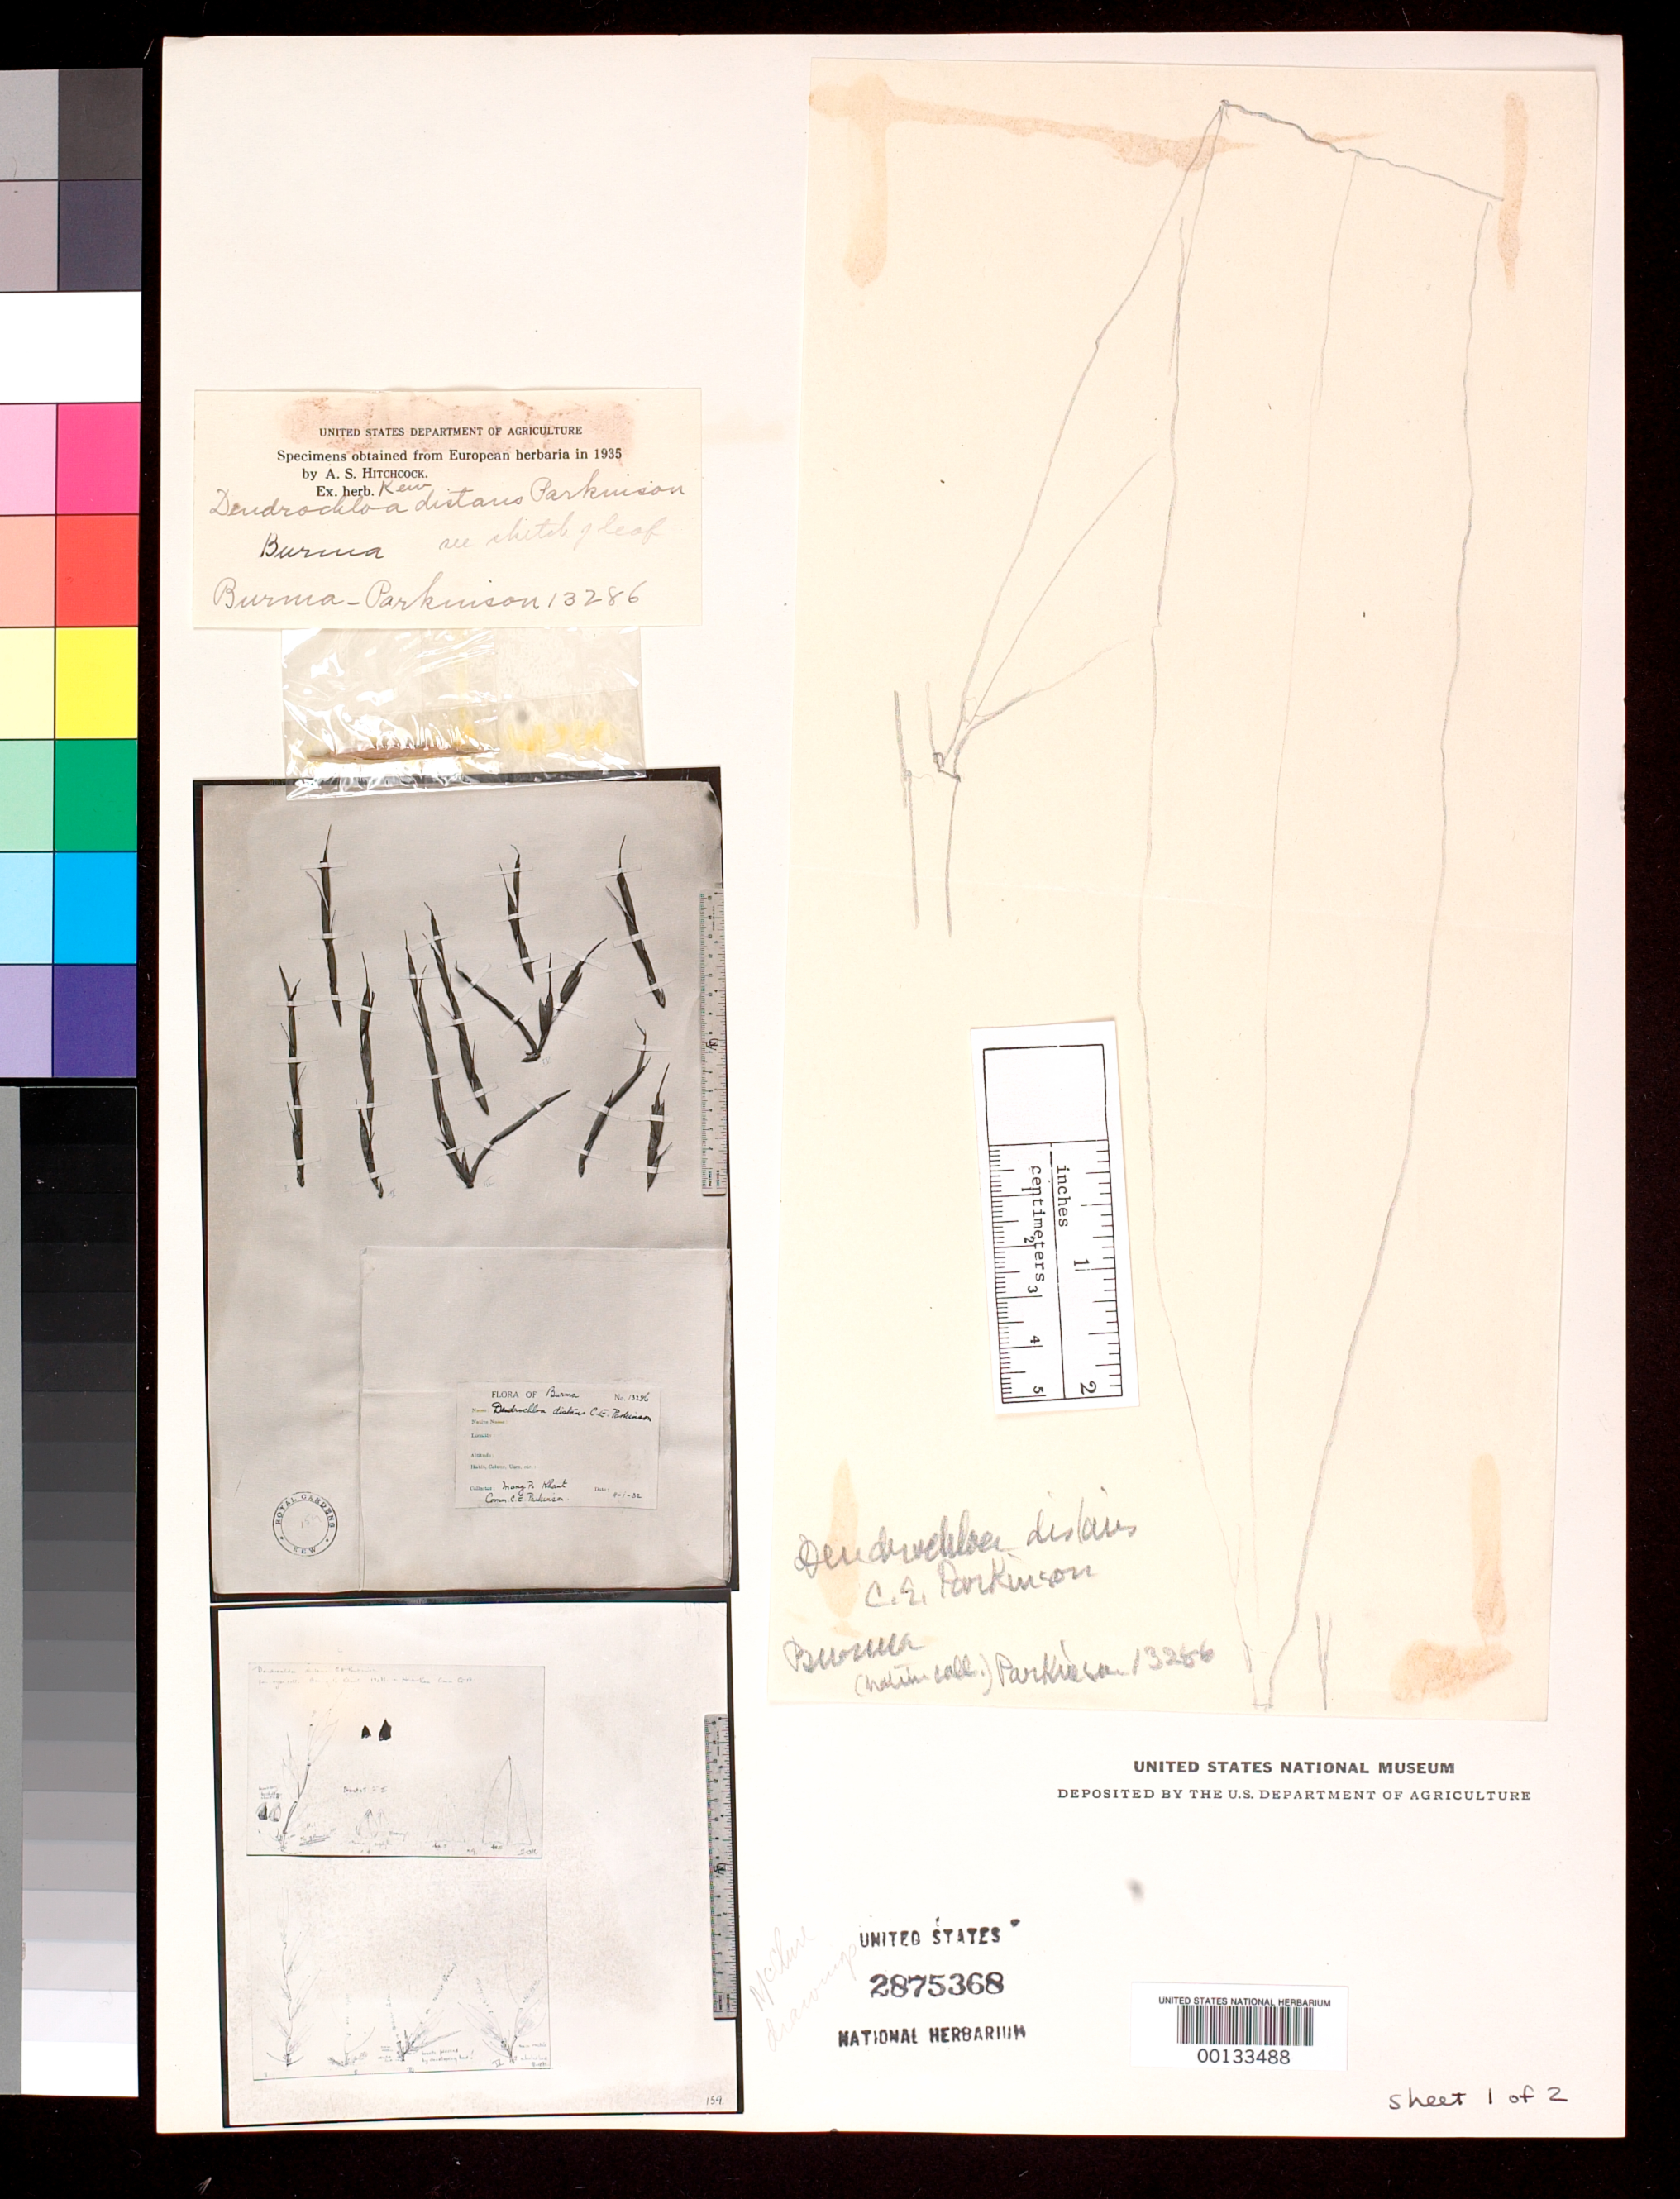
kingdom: Plantae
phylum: Tracheophyta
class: Liliopsida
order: Poales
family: Poaceae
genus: Dendrochloa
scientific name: Dendrochloa distans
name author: C.E. Parkinson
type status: Type Material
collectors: Maung Po Khant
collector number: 13286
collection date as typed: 11 Jan 1932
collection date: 1932-01-11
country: Myanmar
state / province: Tenasserim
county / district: Mergui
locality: Near Theindaw and Tharabwin.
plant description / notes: Photos and fragmentary material of type specimen ex herb. Kew. Annotated as "sheet 1" with "sheet 2" consisting of photos only (and without USNH sheet number).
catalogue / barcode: US 2875368